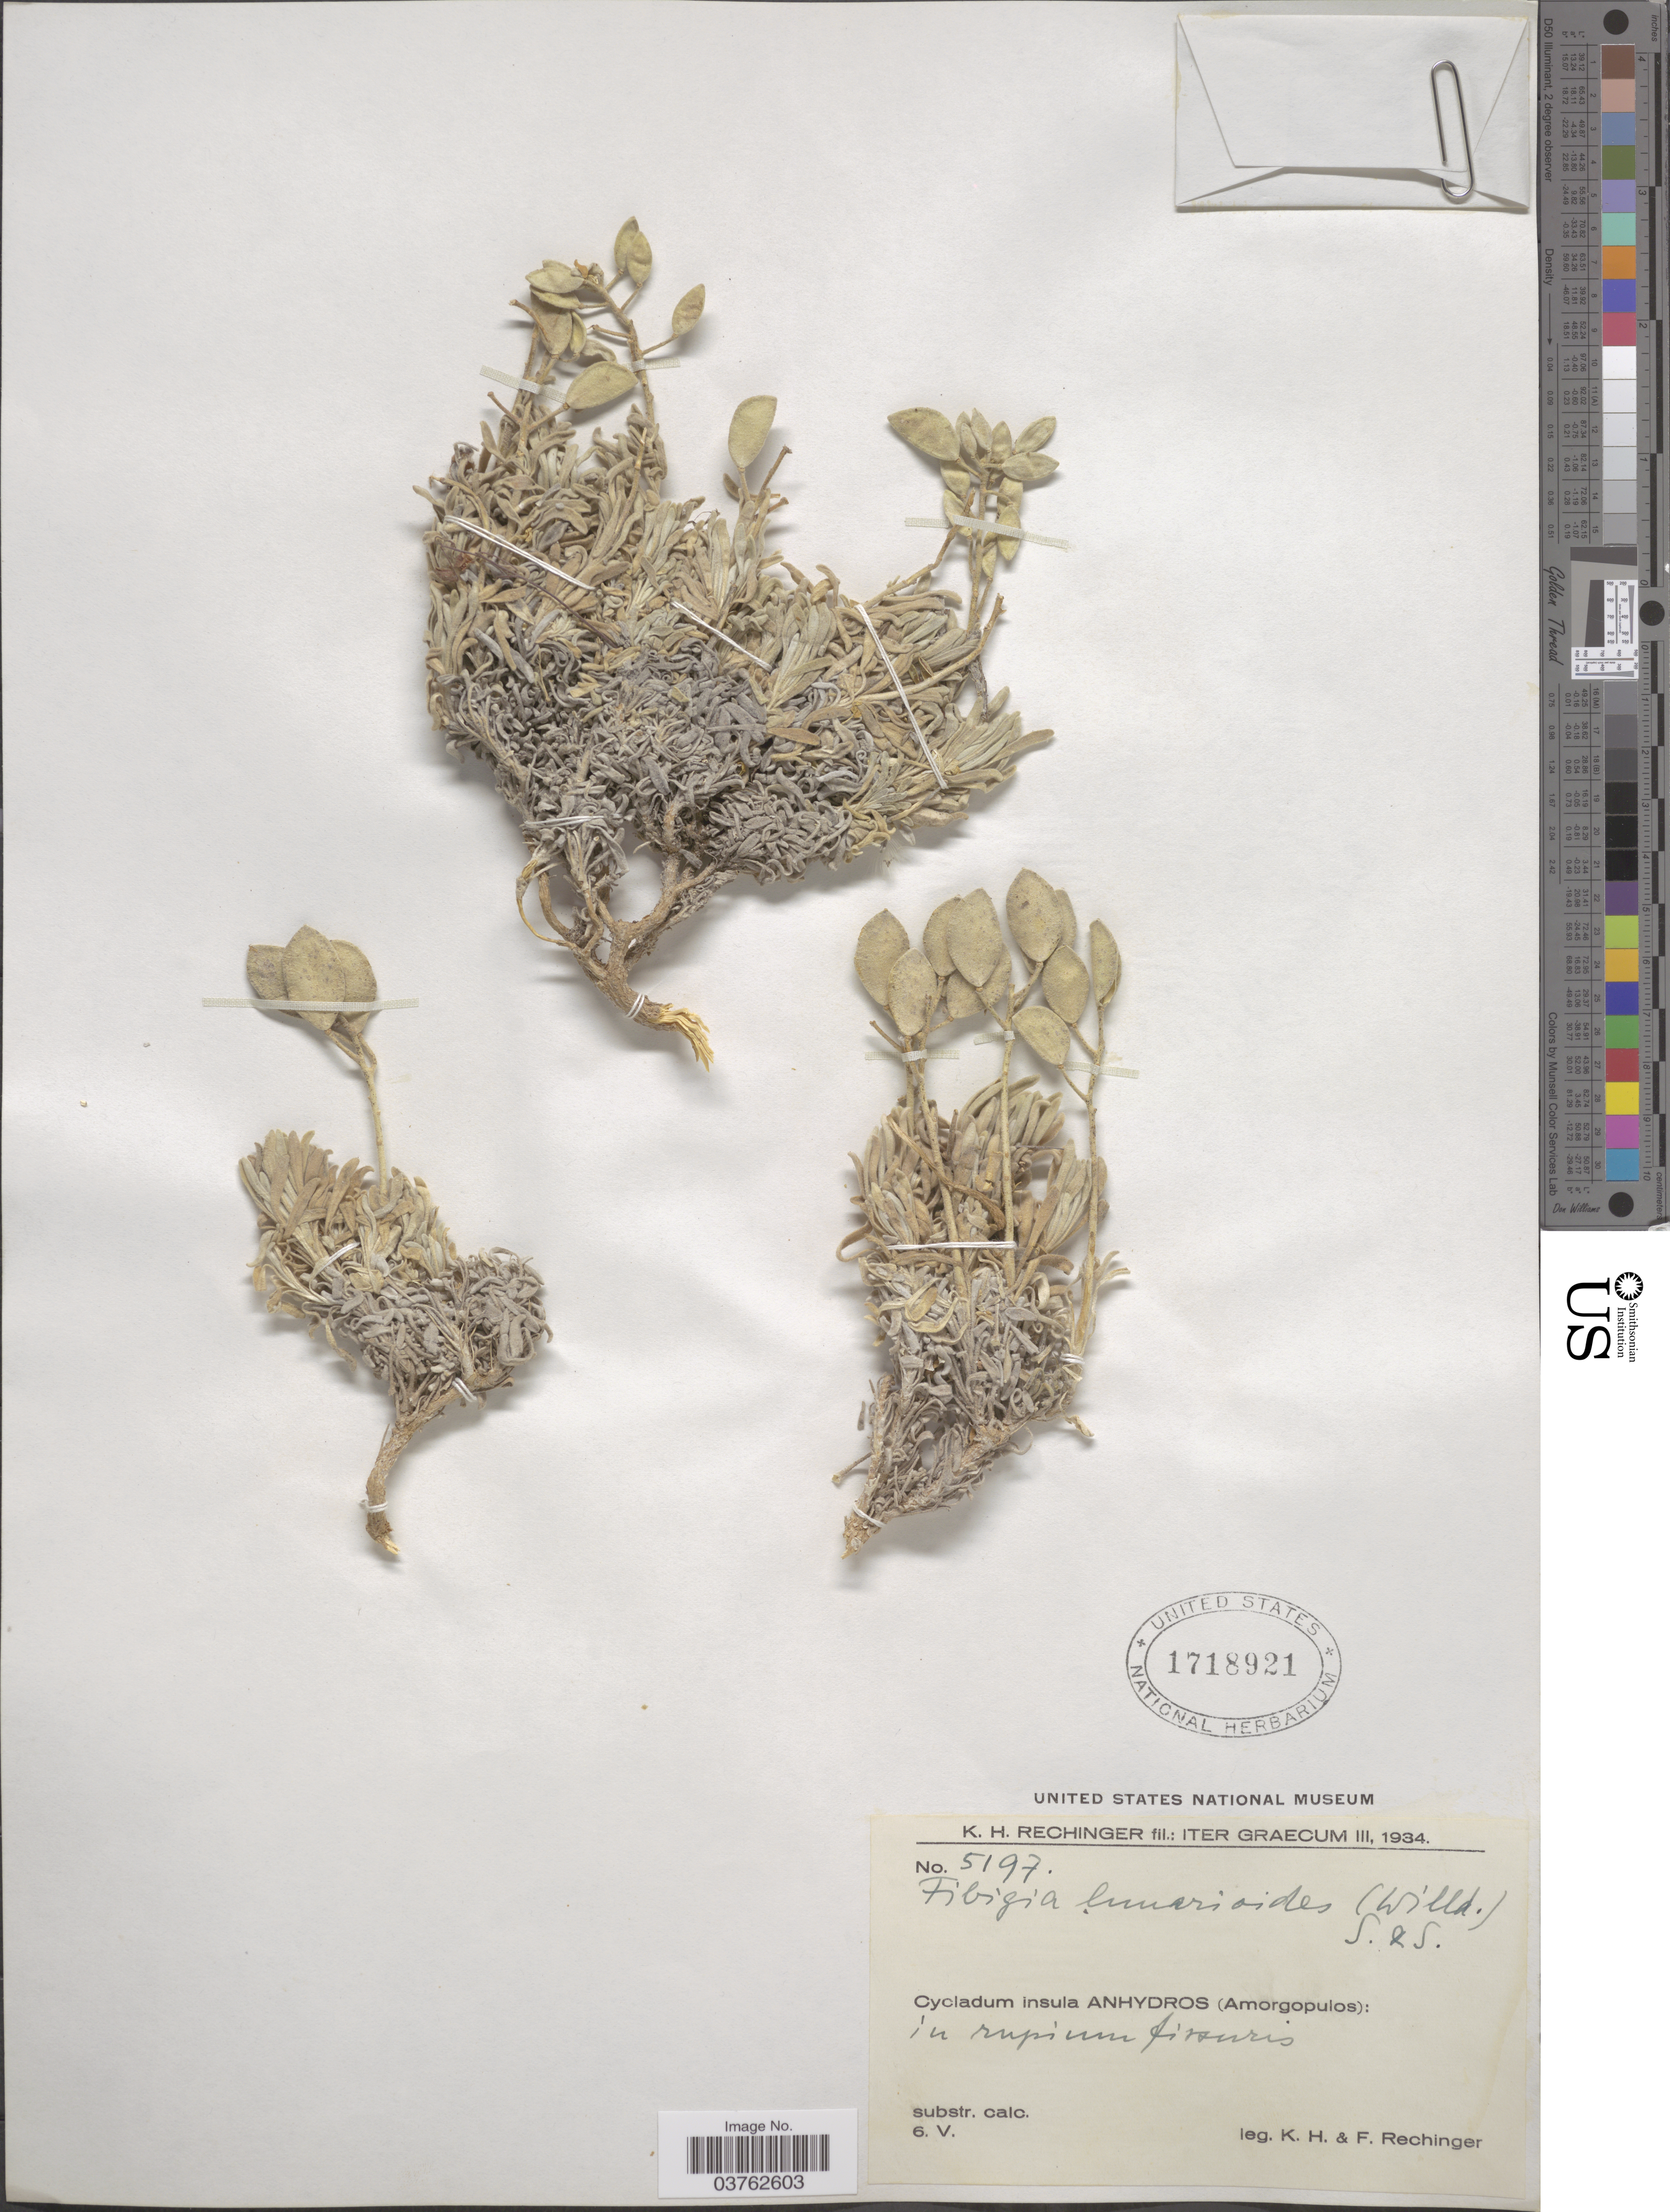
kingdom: Plantae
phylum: Tracheophyta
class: Magnoliopsida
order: Brassicales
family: Brassicaceae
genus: Fibigia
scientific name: Fibigia lunarioides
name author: (Willd.) Sweet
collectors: K. H. Rechinger & F. Rechinger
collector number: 5197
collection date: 1934-05-06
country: Greece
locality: Iter Graecum. Cycladum insula Anhydros (Amorgopulos): in rupium fissuris.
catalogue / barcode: US 1718921